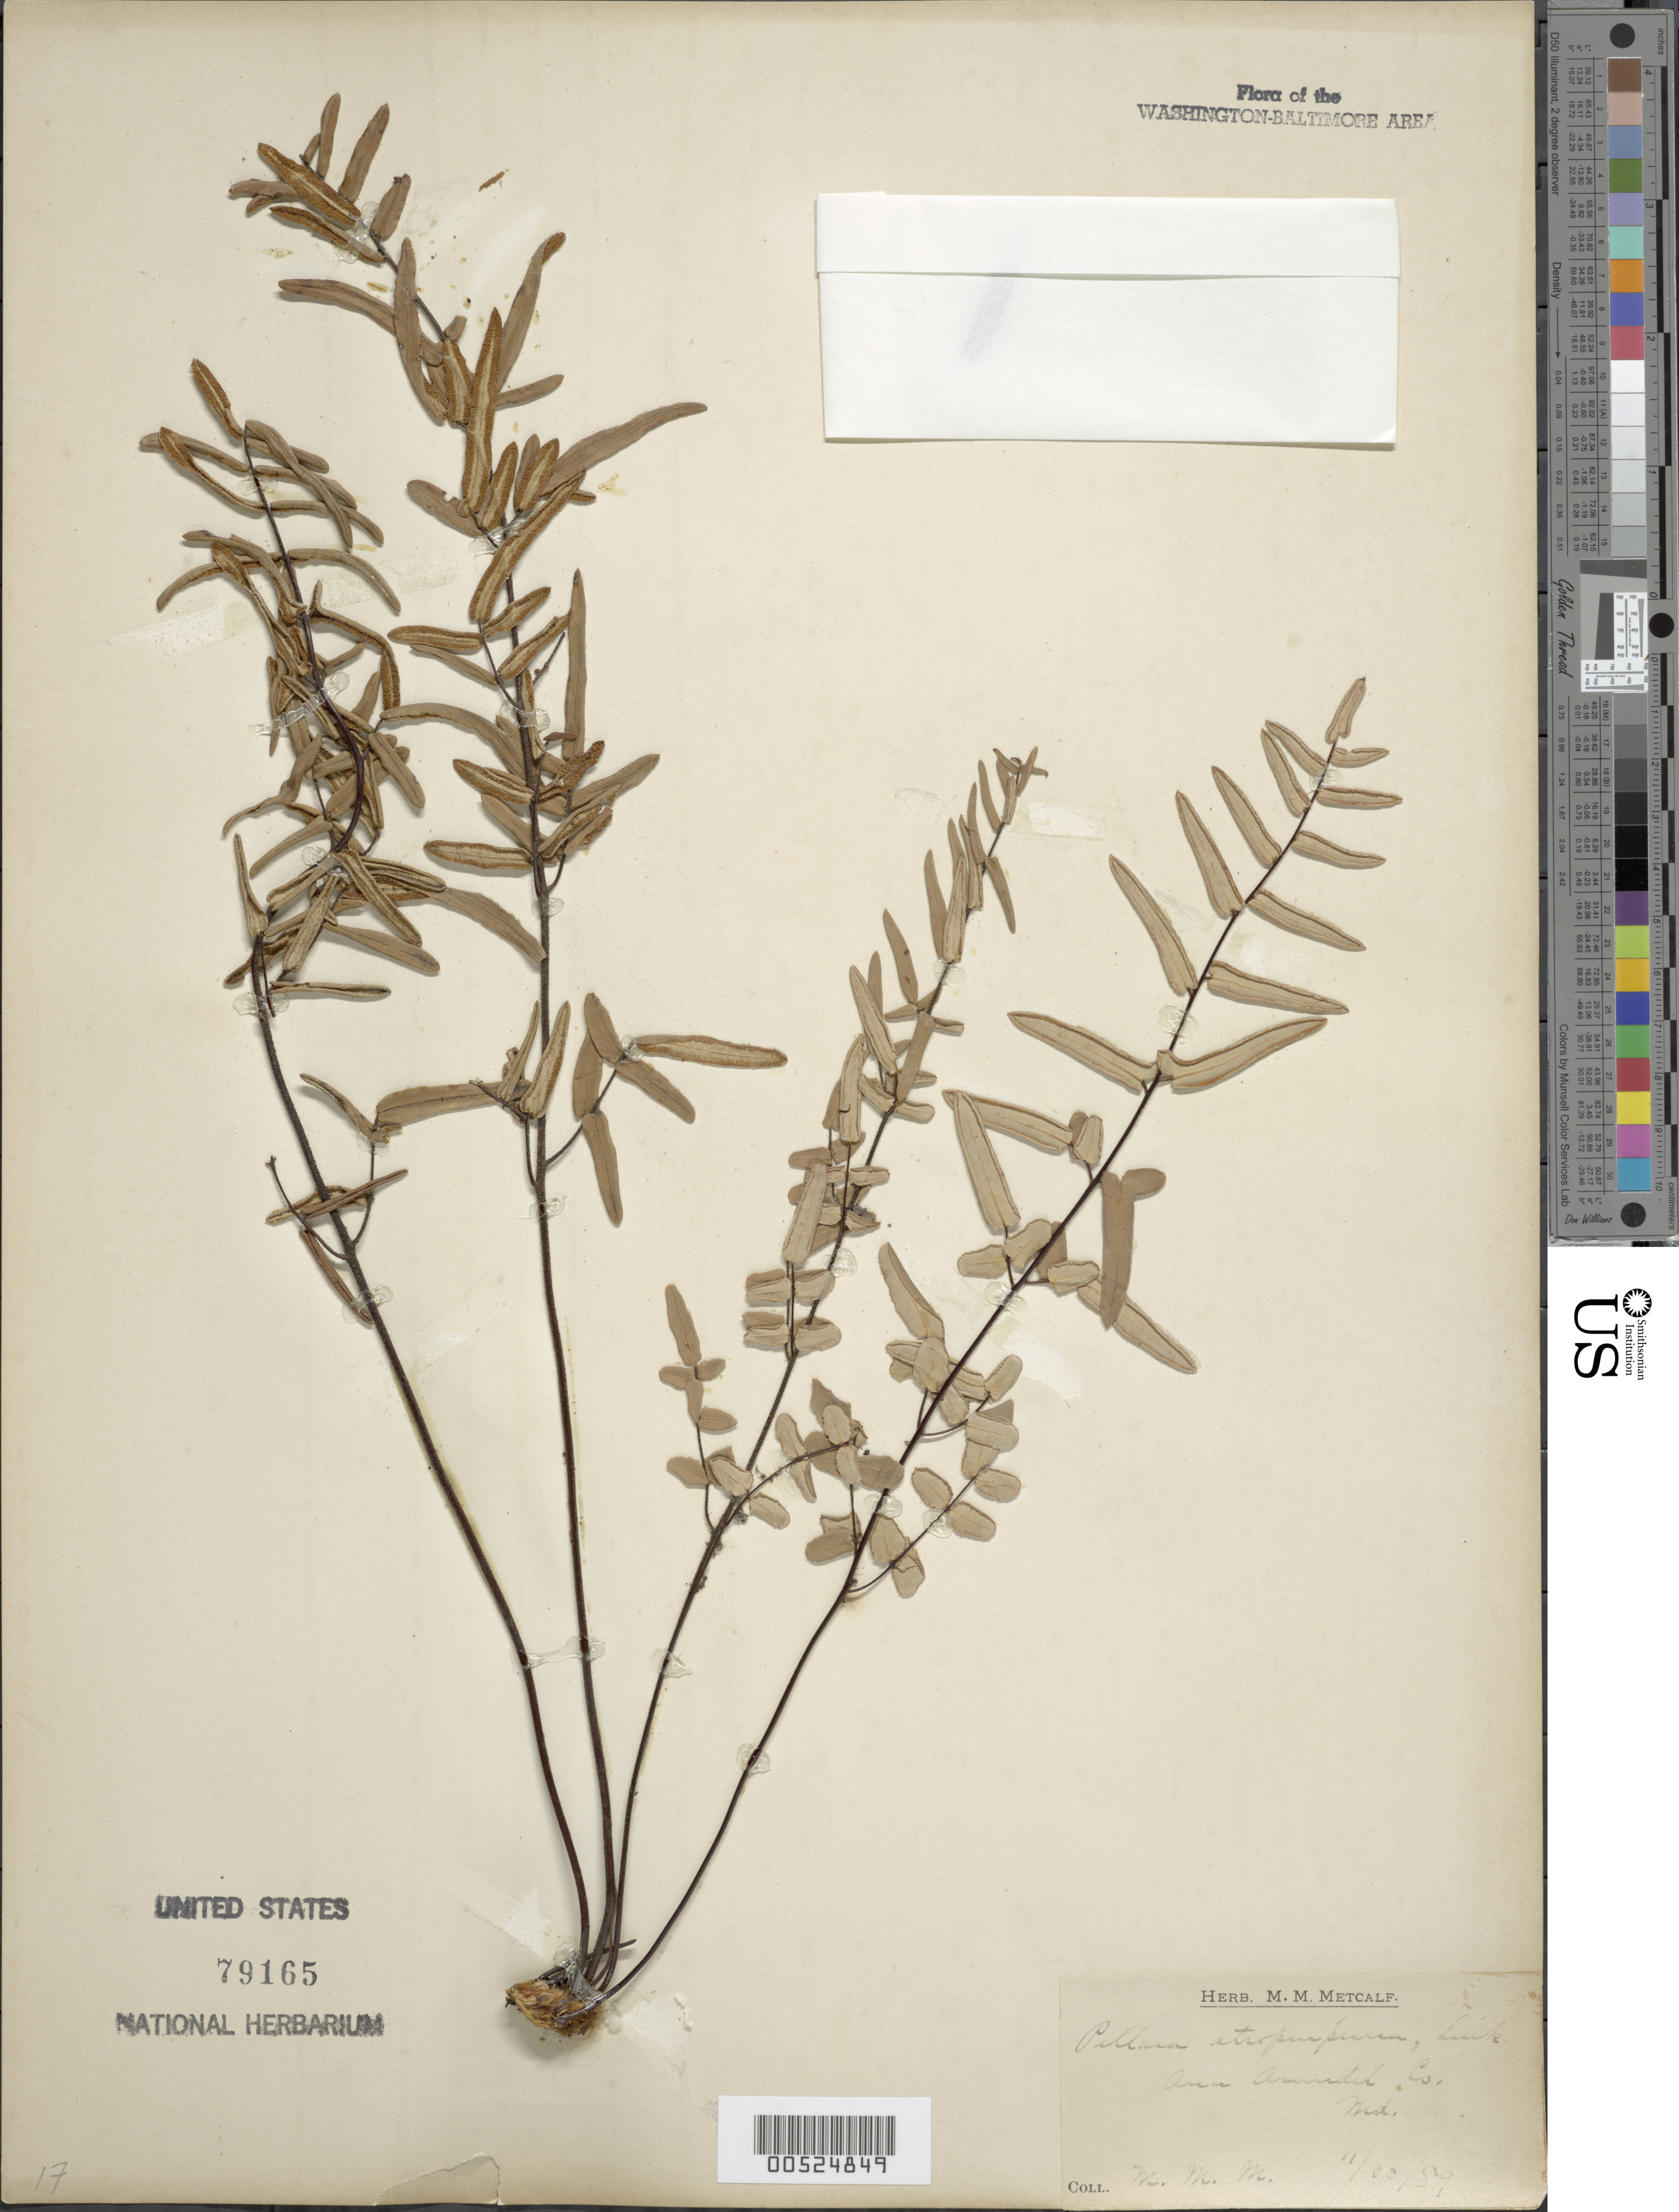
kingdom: Plantae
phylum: Tracheophyta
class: Polypodiopsida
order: Polypodiales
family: Pteridaceae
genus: Pellaea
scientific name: Pellaea atropurpurea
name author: (L.) Link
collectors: M. Metcalf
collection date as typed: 08 Nov 1889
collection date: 1889-11-08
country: United States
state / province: Maryland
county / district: Anne Arundel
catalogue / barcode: US 79165